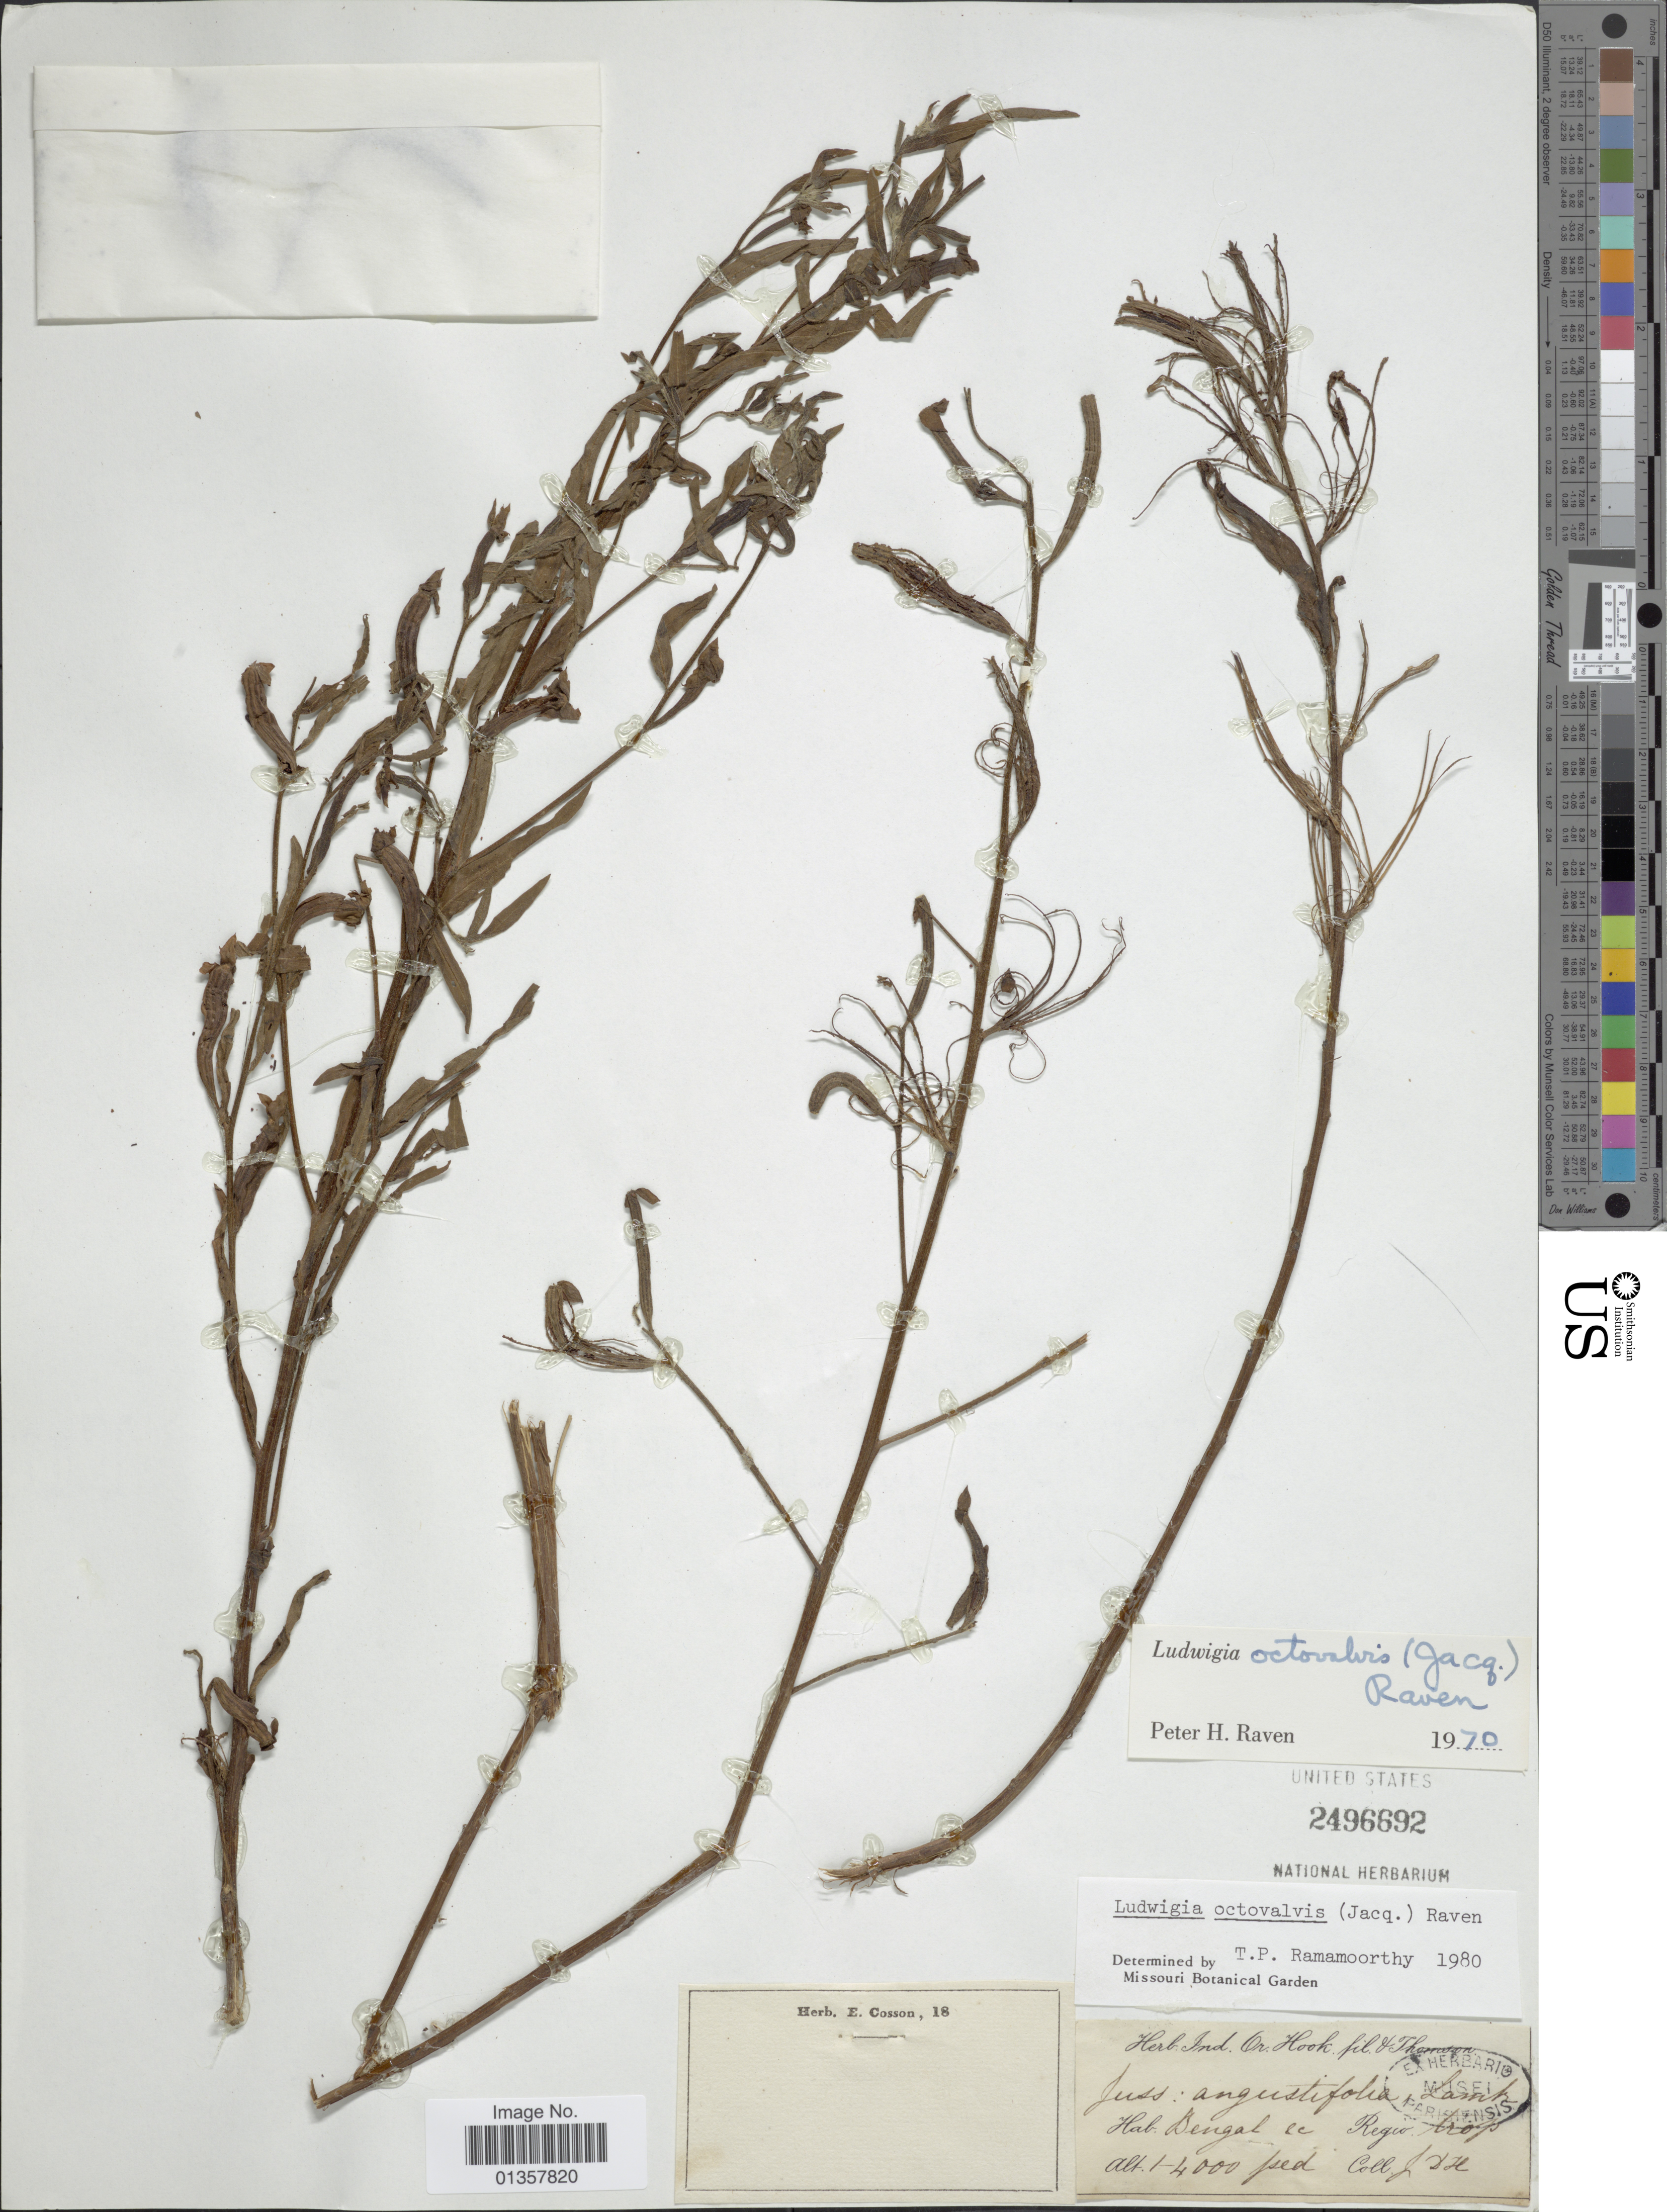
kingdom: Plantae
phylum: Tracheophyta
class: Magnoliopsida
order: Myrtales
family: Onagraceae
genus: Ludwigia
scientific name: Ludwigia octovalvis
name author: (Jacq.) P.H. Raven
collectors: J. D. Hooker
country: India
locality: Bengal, Regio trop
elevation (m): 1219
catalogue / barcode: US 2496692